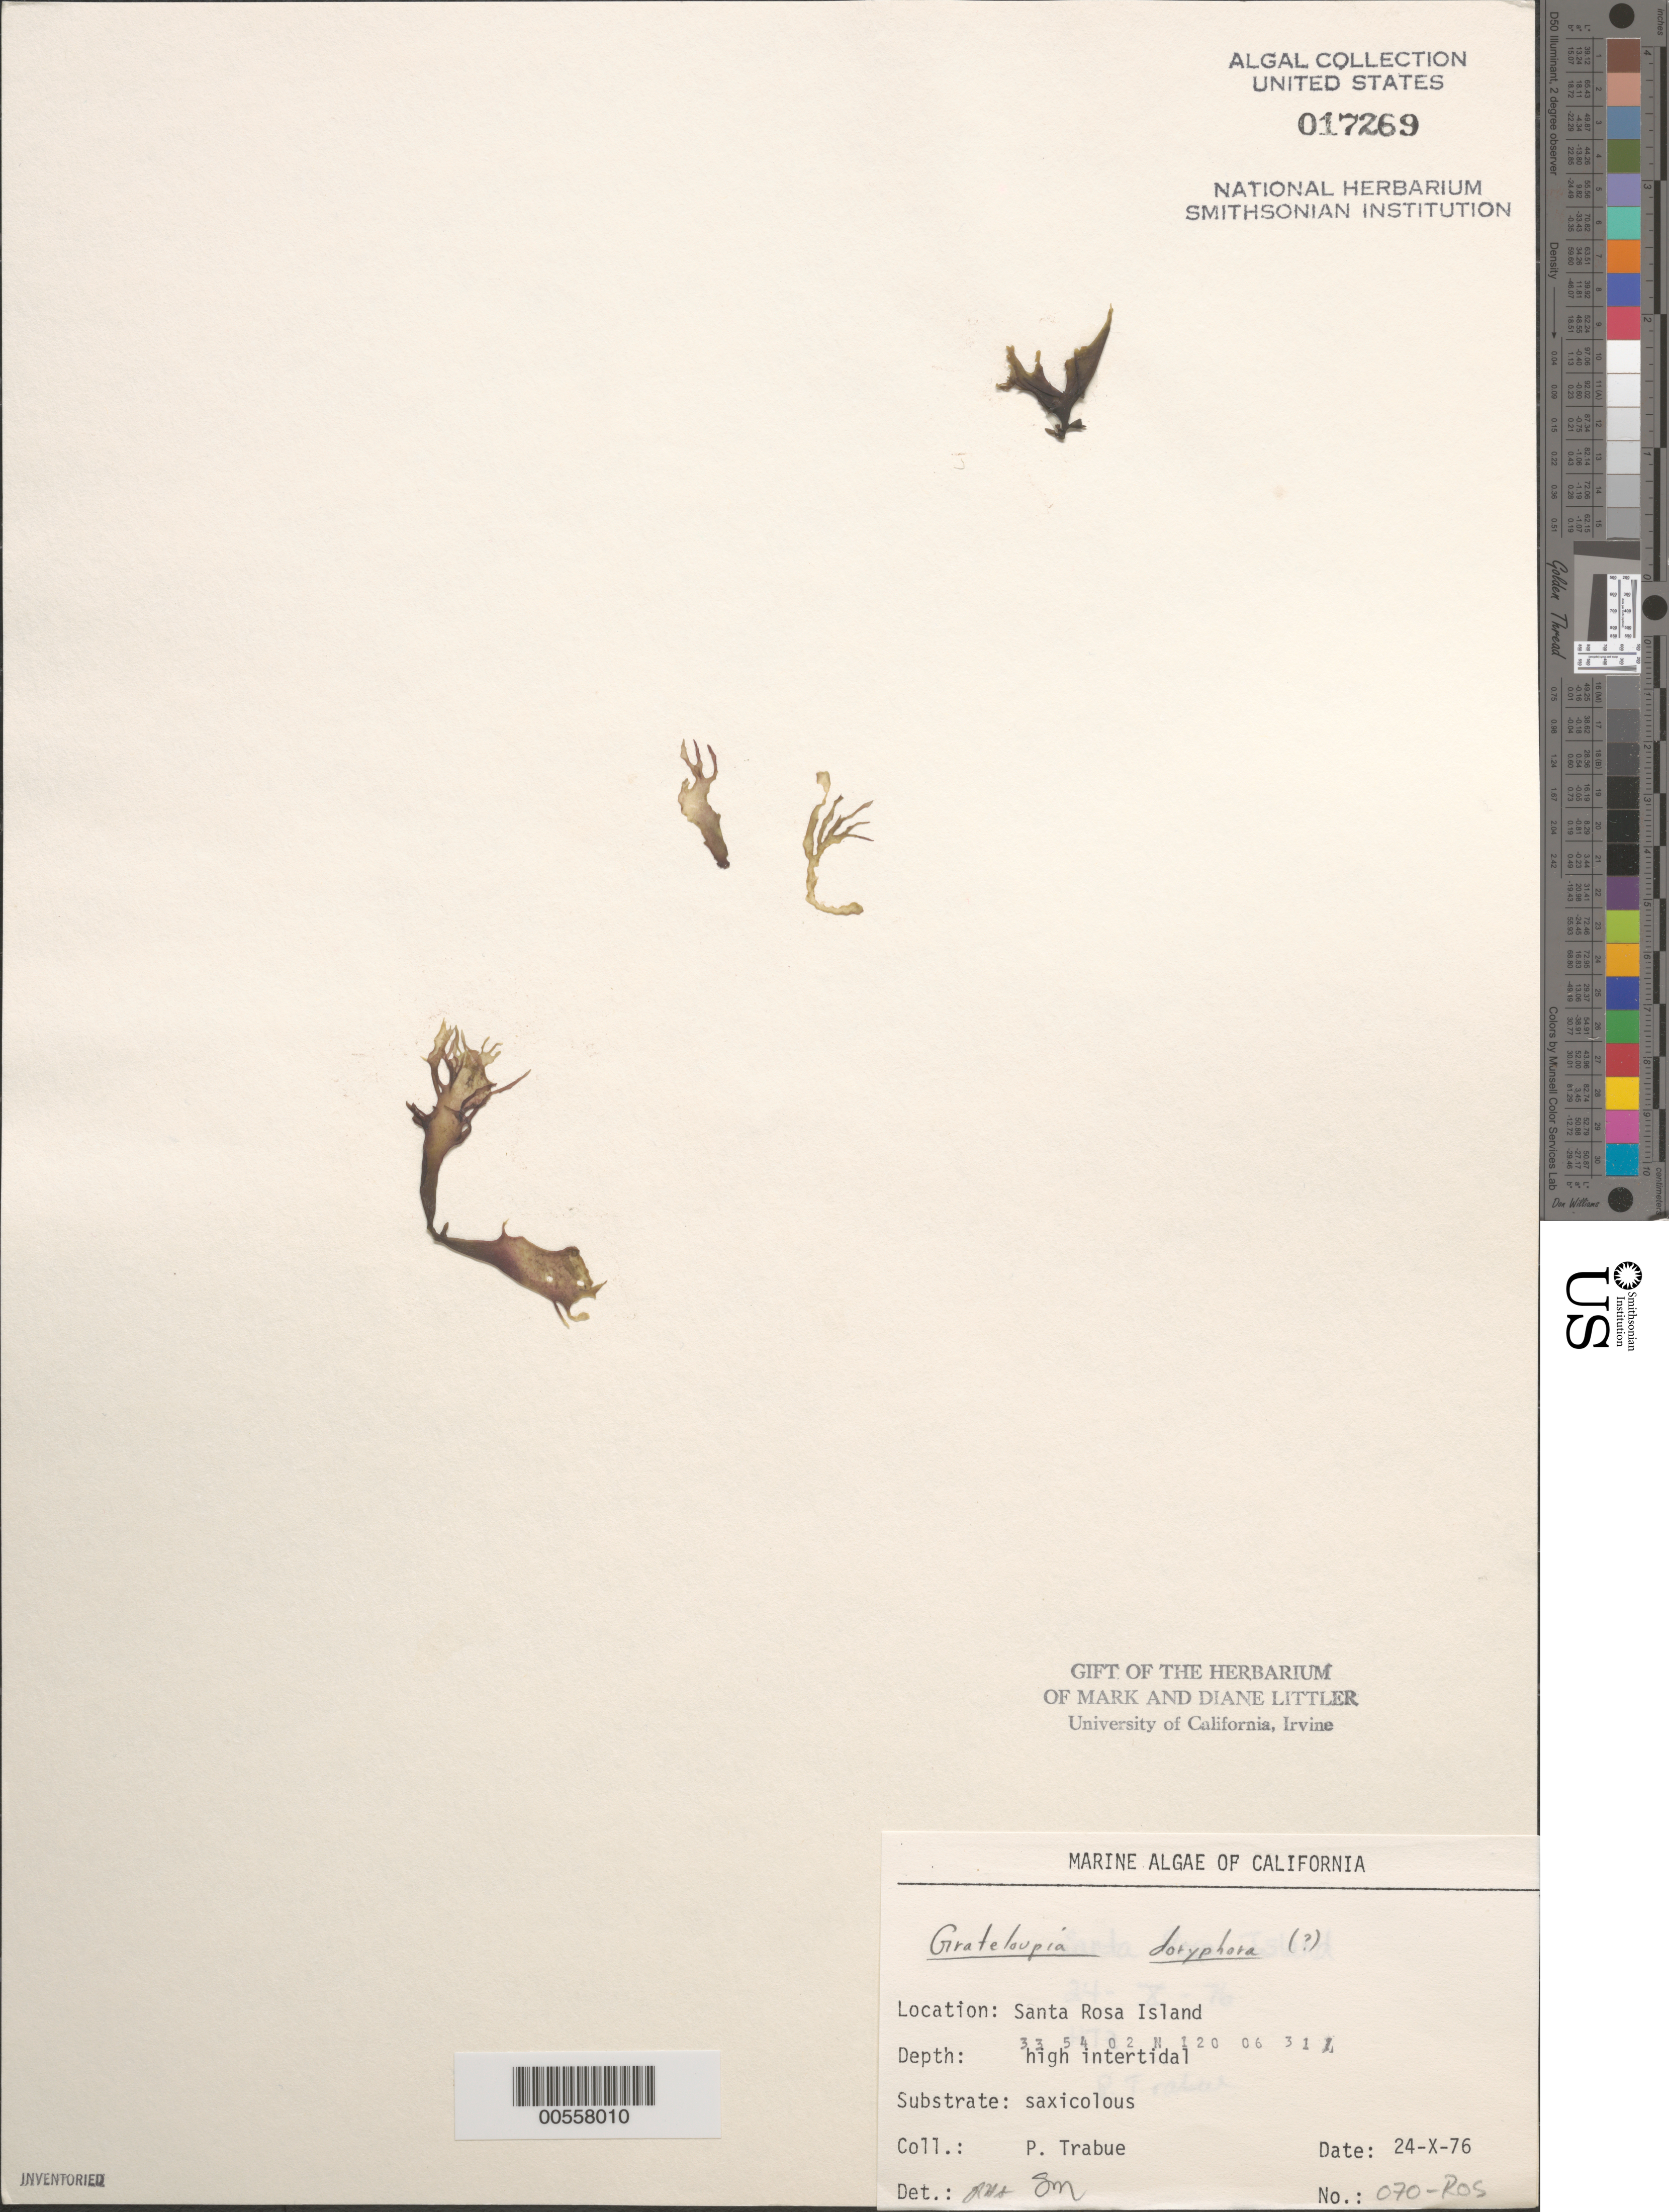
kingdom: Plantae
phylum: Rhodophyta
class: Florideophyceae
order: Halymeniales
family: Halymeniaceae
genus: Grateloupia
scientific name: Grateloupia doryphora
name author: (Mont.) Howe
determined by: Sims, Robert H.; Murray, S. N.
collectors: P. J. Trabue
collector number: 070-ros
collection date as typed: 24 Oct 1976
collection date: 1976-10-24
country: United States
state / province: California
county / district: Santa Barbara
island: Santa Rosa Island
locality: Johnson's Lee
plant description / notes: BLM-SOCALBIGHT Rocky Intertidal Survey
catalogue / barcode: US 17269